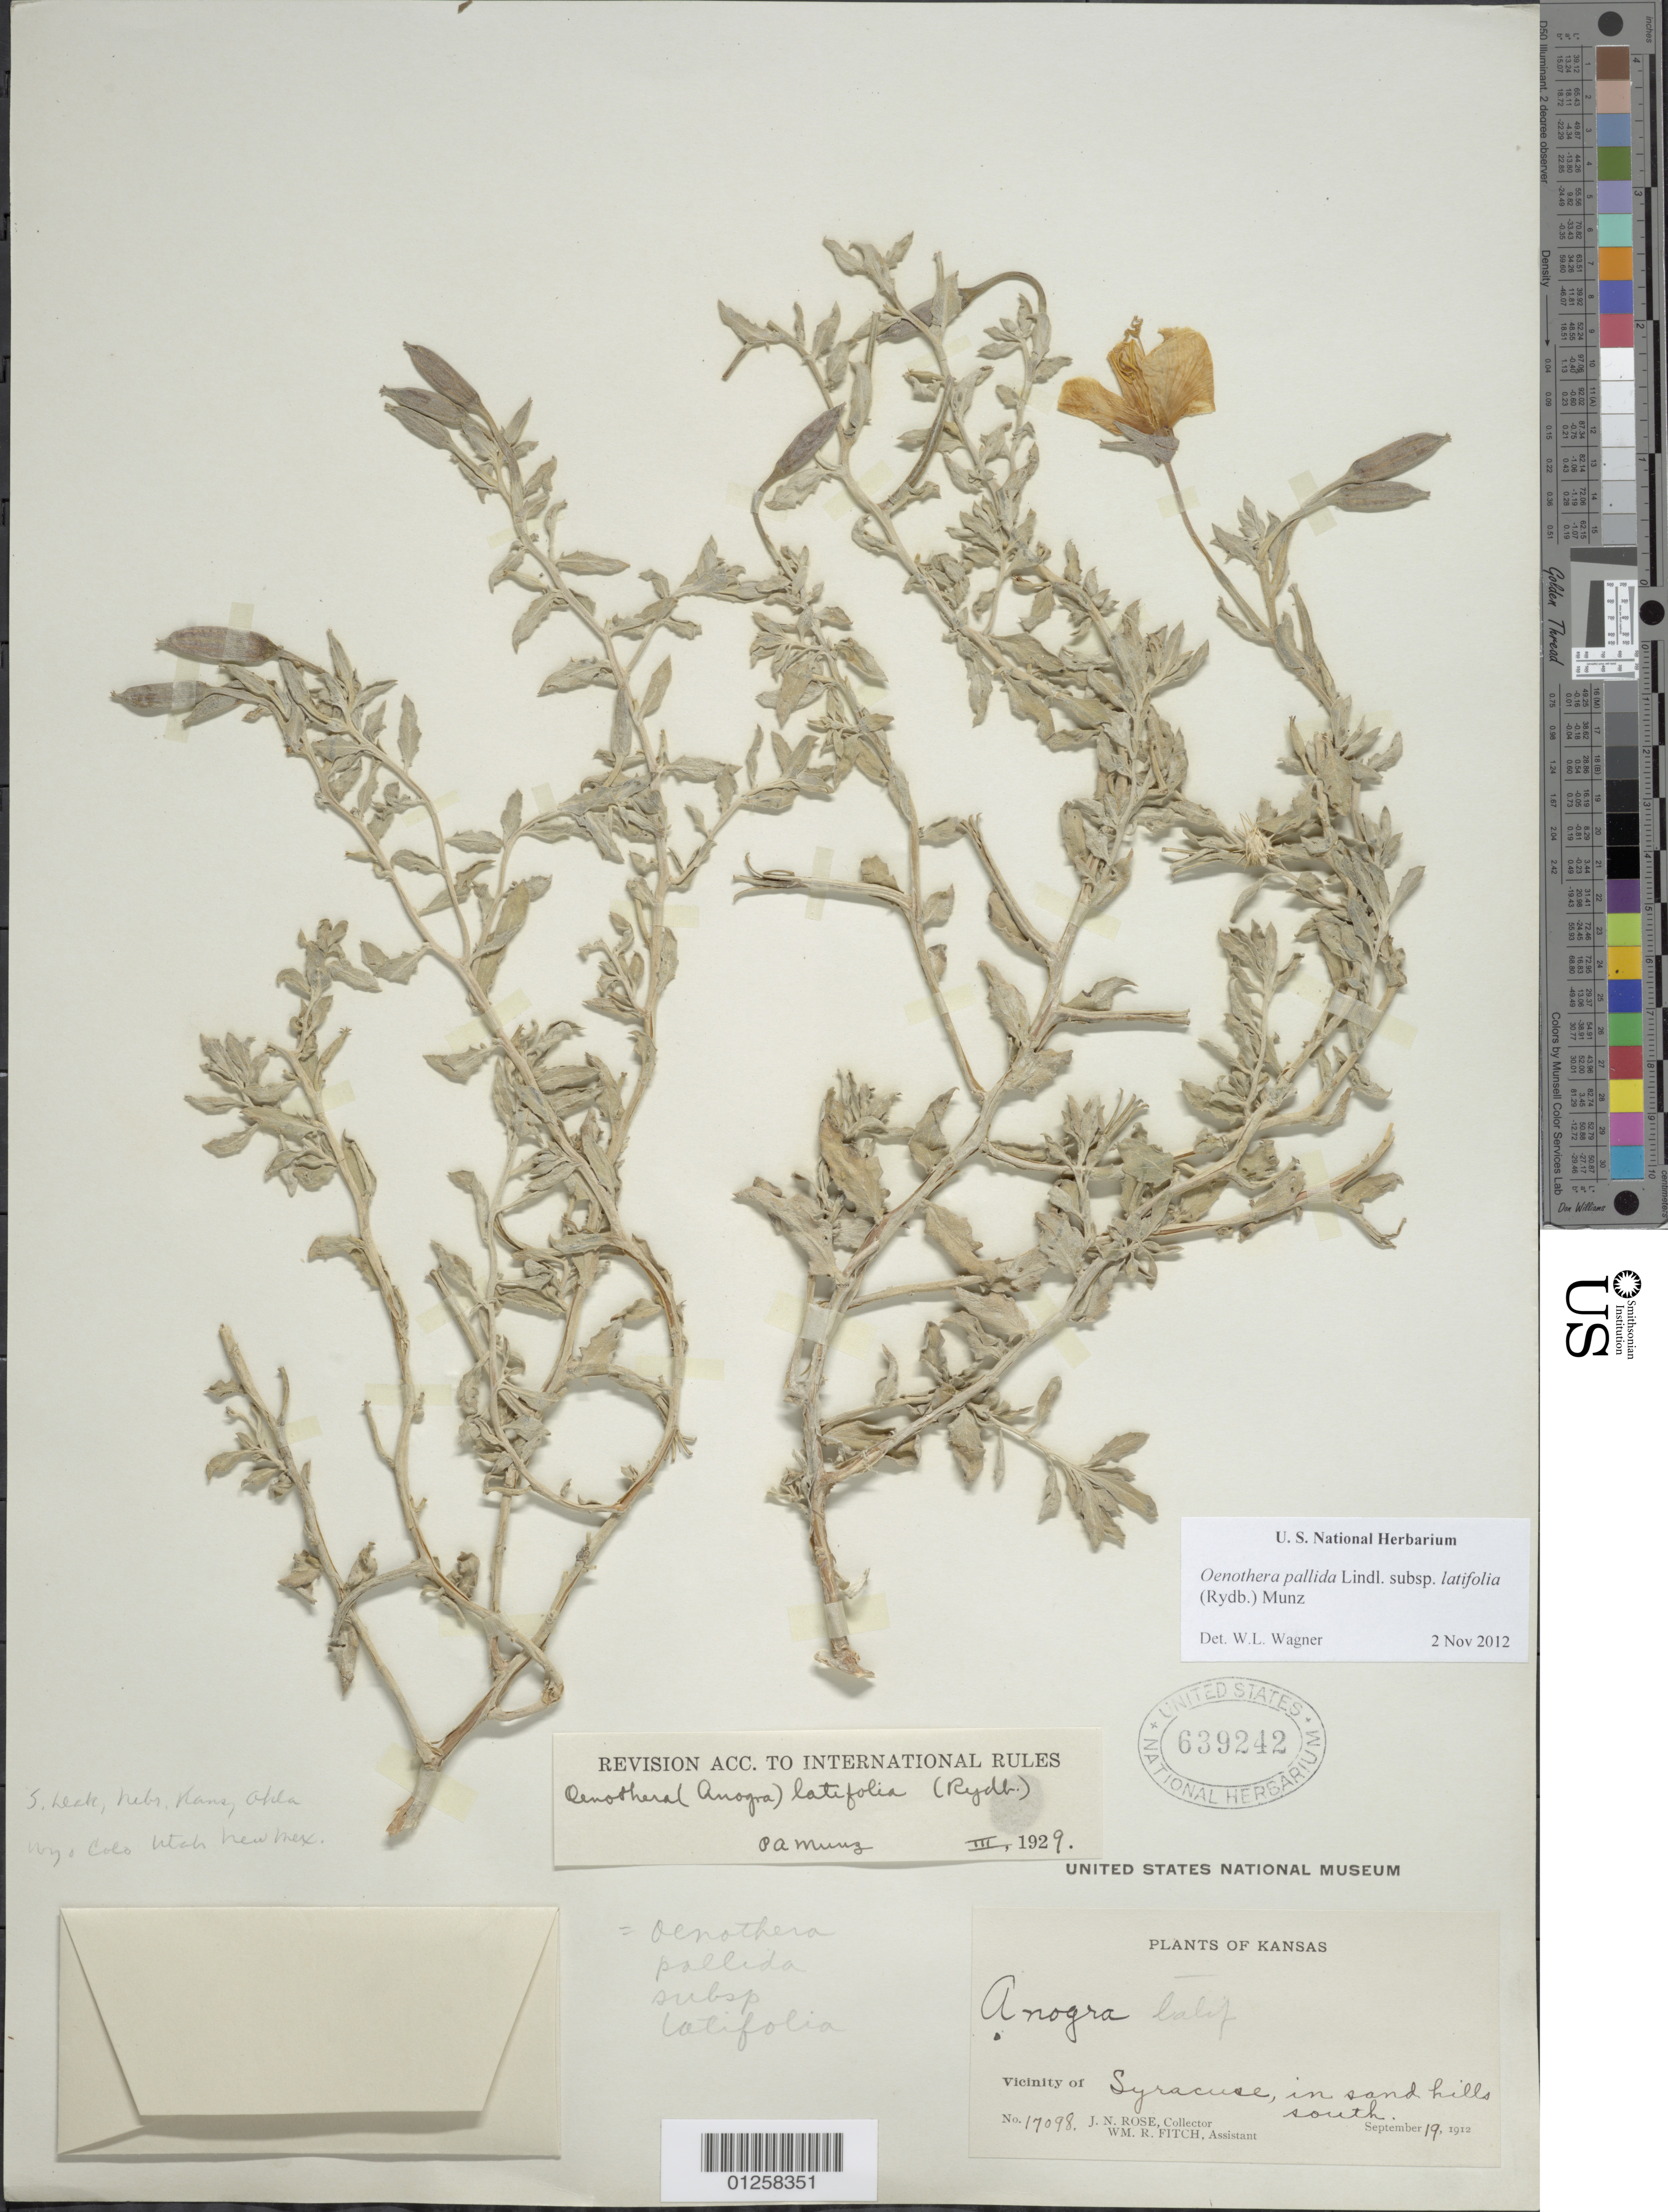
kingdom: Plantae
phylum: Tracheophyta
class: Magnoliopsida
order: Myrtales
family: Onagraceae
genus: Oenothera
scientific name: Oenothera pallida subsp. latifolia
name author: (Rydb.) Munz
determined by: Wagner, W. L., (BOT), Smithsonian Institution - National Museum of Natural History (UNITED STATES)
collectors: J. N. Rose & W. R. Fitch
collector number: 17098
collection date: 1912-09-19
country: United States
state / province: Kansas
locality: Vicinity of Syracuse, in sand hills south.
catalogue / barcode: US 639242